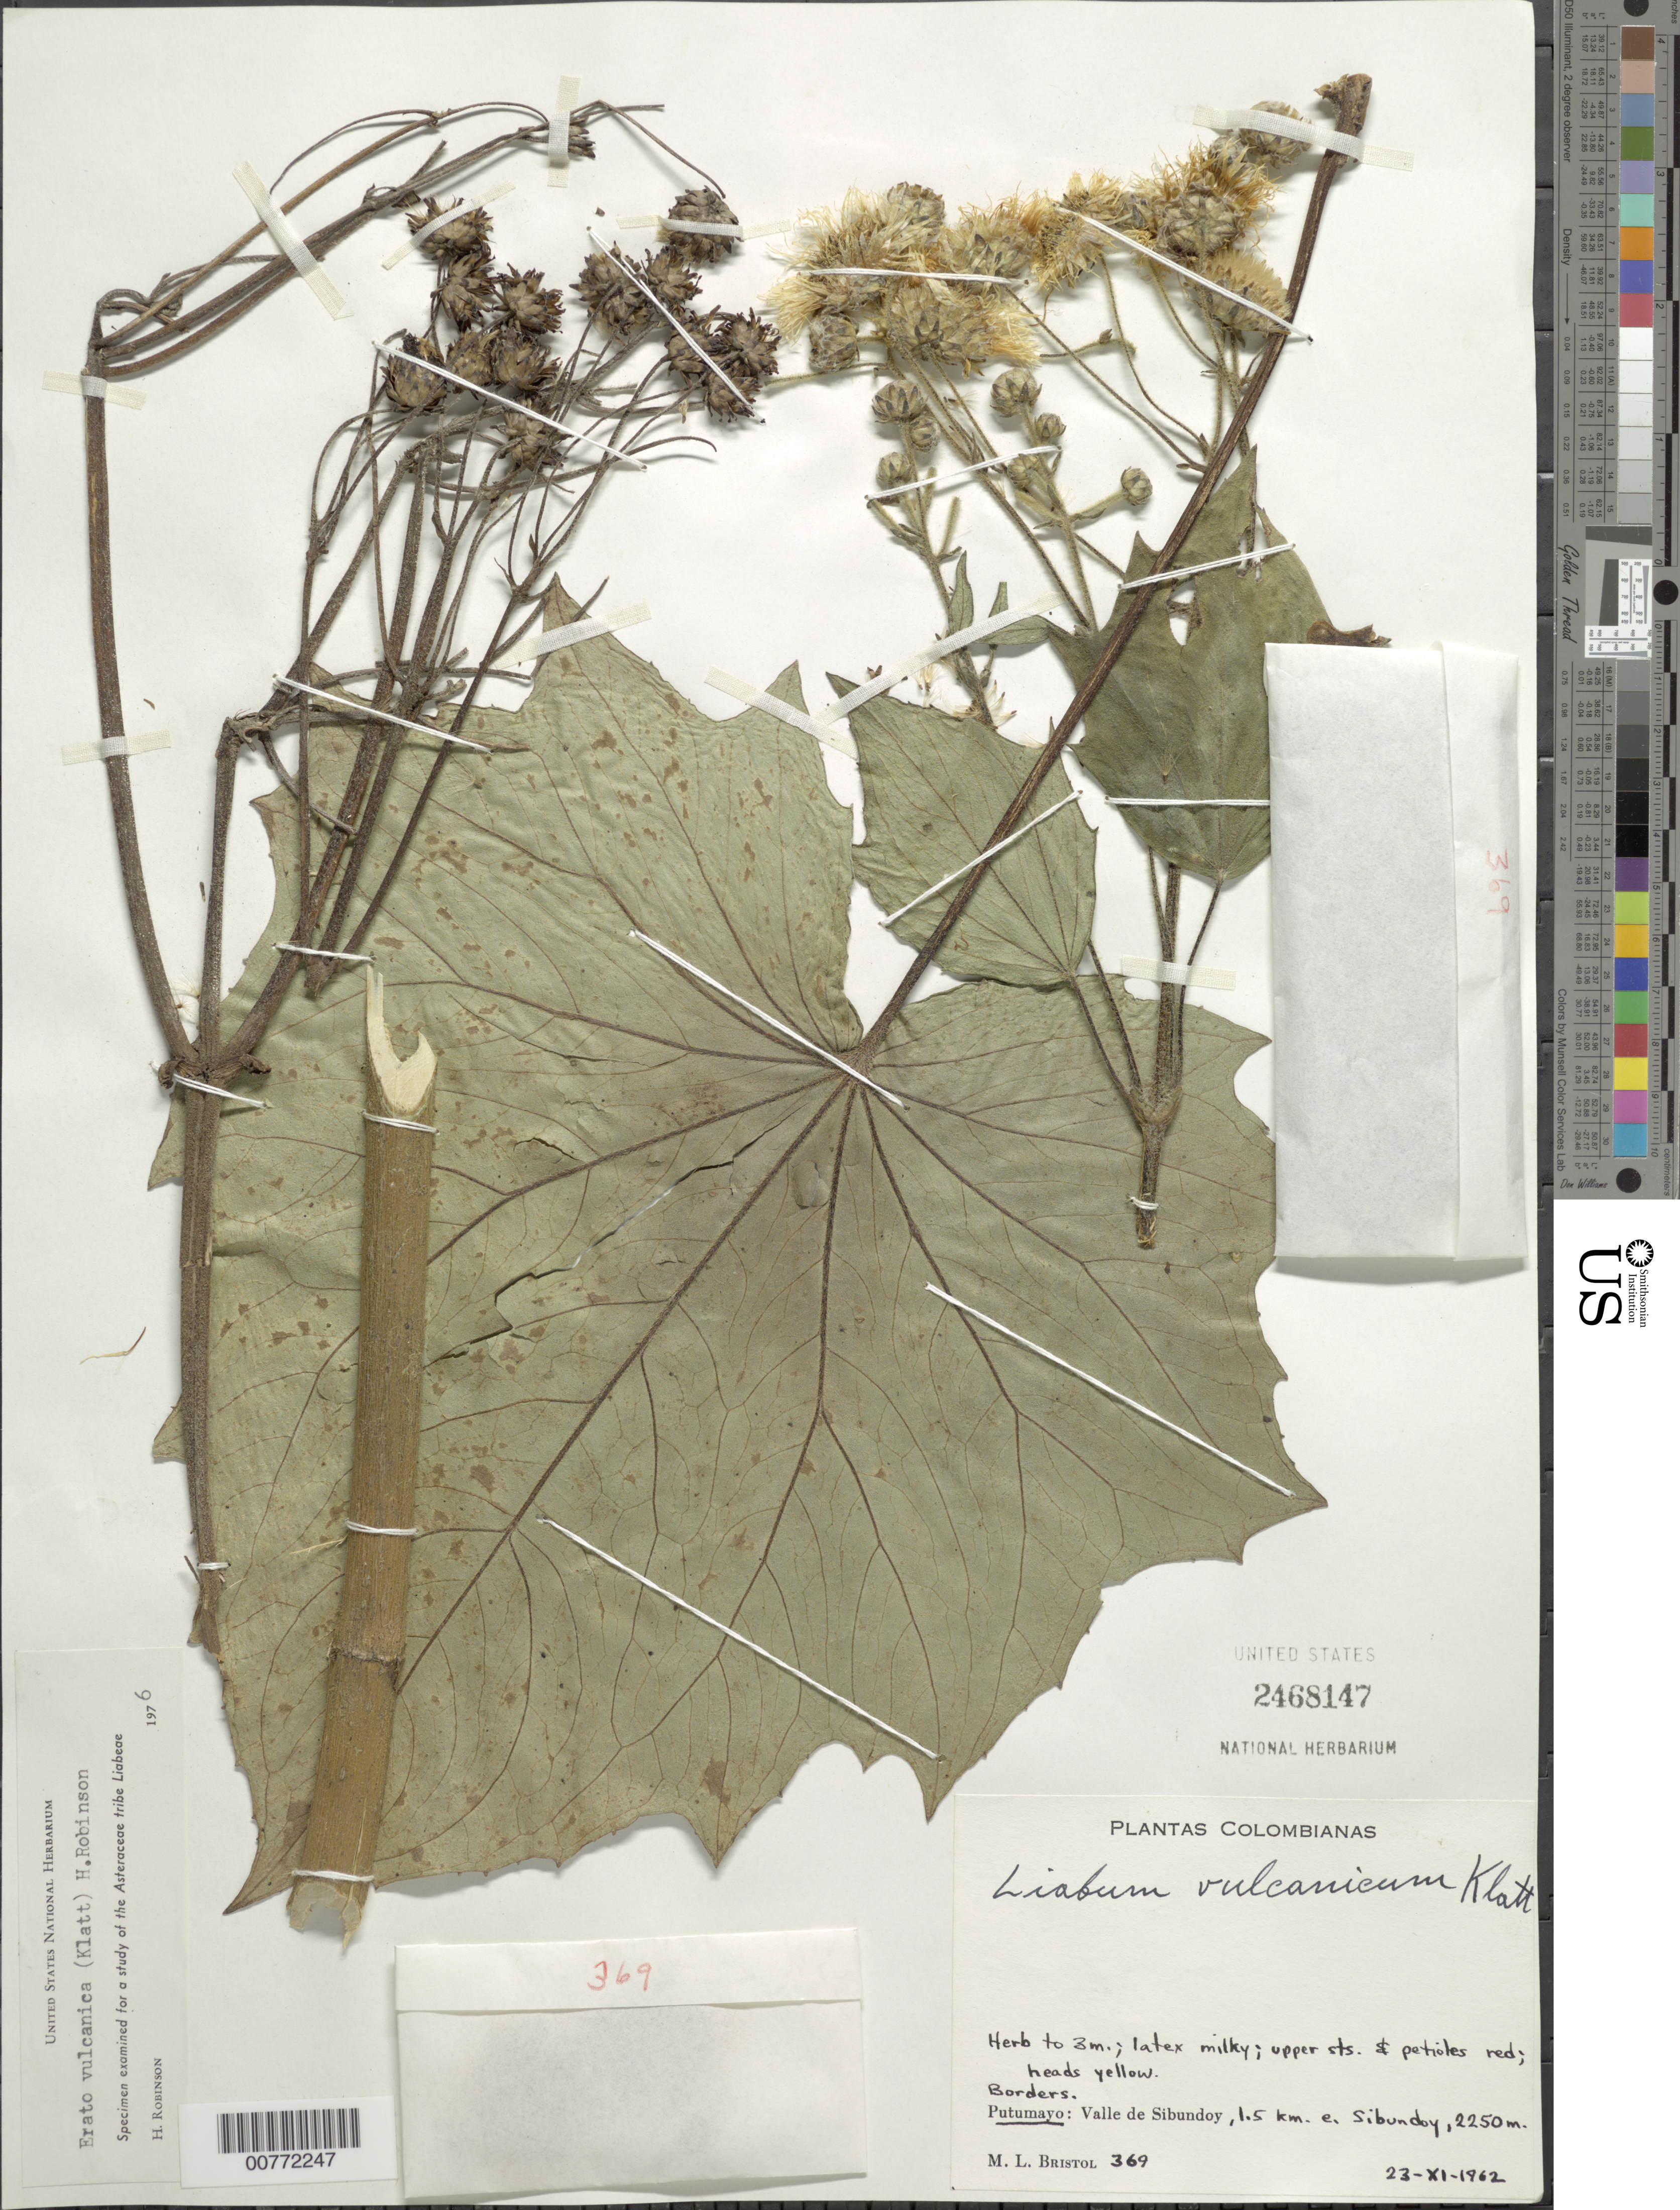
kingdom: Plantae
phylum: Tracheophyta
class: Magnoliopsida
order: Asterales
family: Asteraceae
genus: Erato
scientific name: Erato vulcanica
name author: (Klatt) H. Rob.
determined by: Robinson, Harold E., (US)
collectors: M. L. Bristol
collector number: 369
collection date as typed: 23 November 1962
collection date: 1962-11-23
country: Colombia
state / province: Putumayo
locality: Valle de Sibundoy, 1.5 km E of Sibundoy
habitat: Borders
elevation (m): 2250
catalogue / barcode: US 2468147